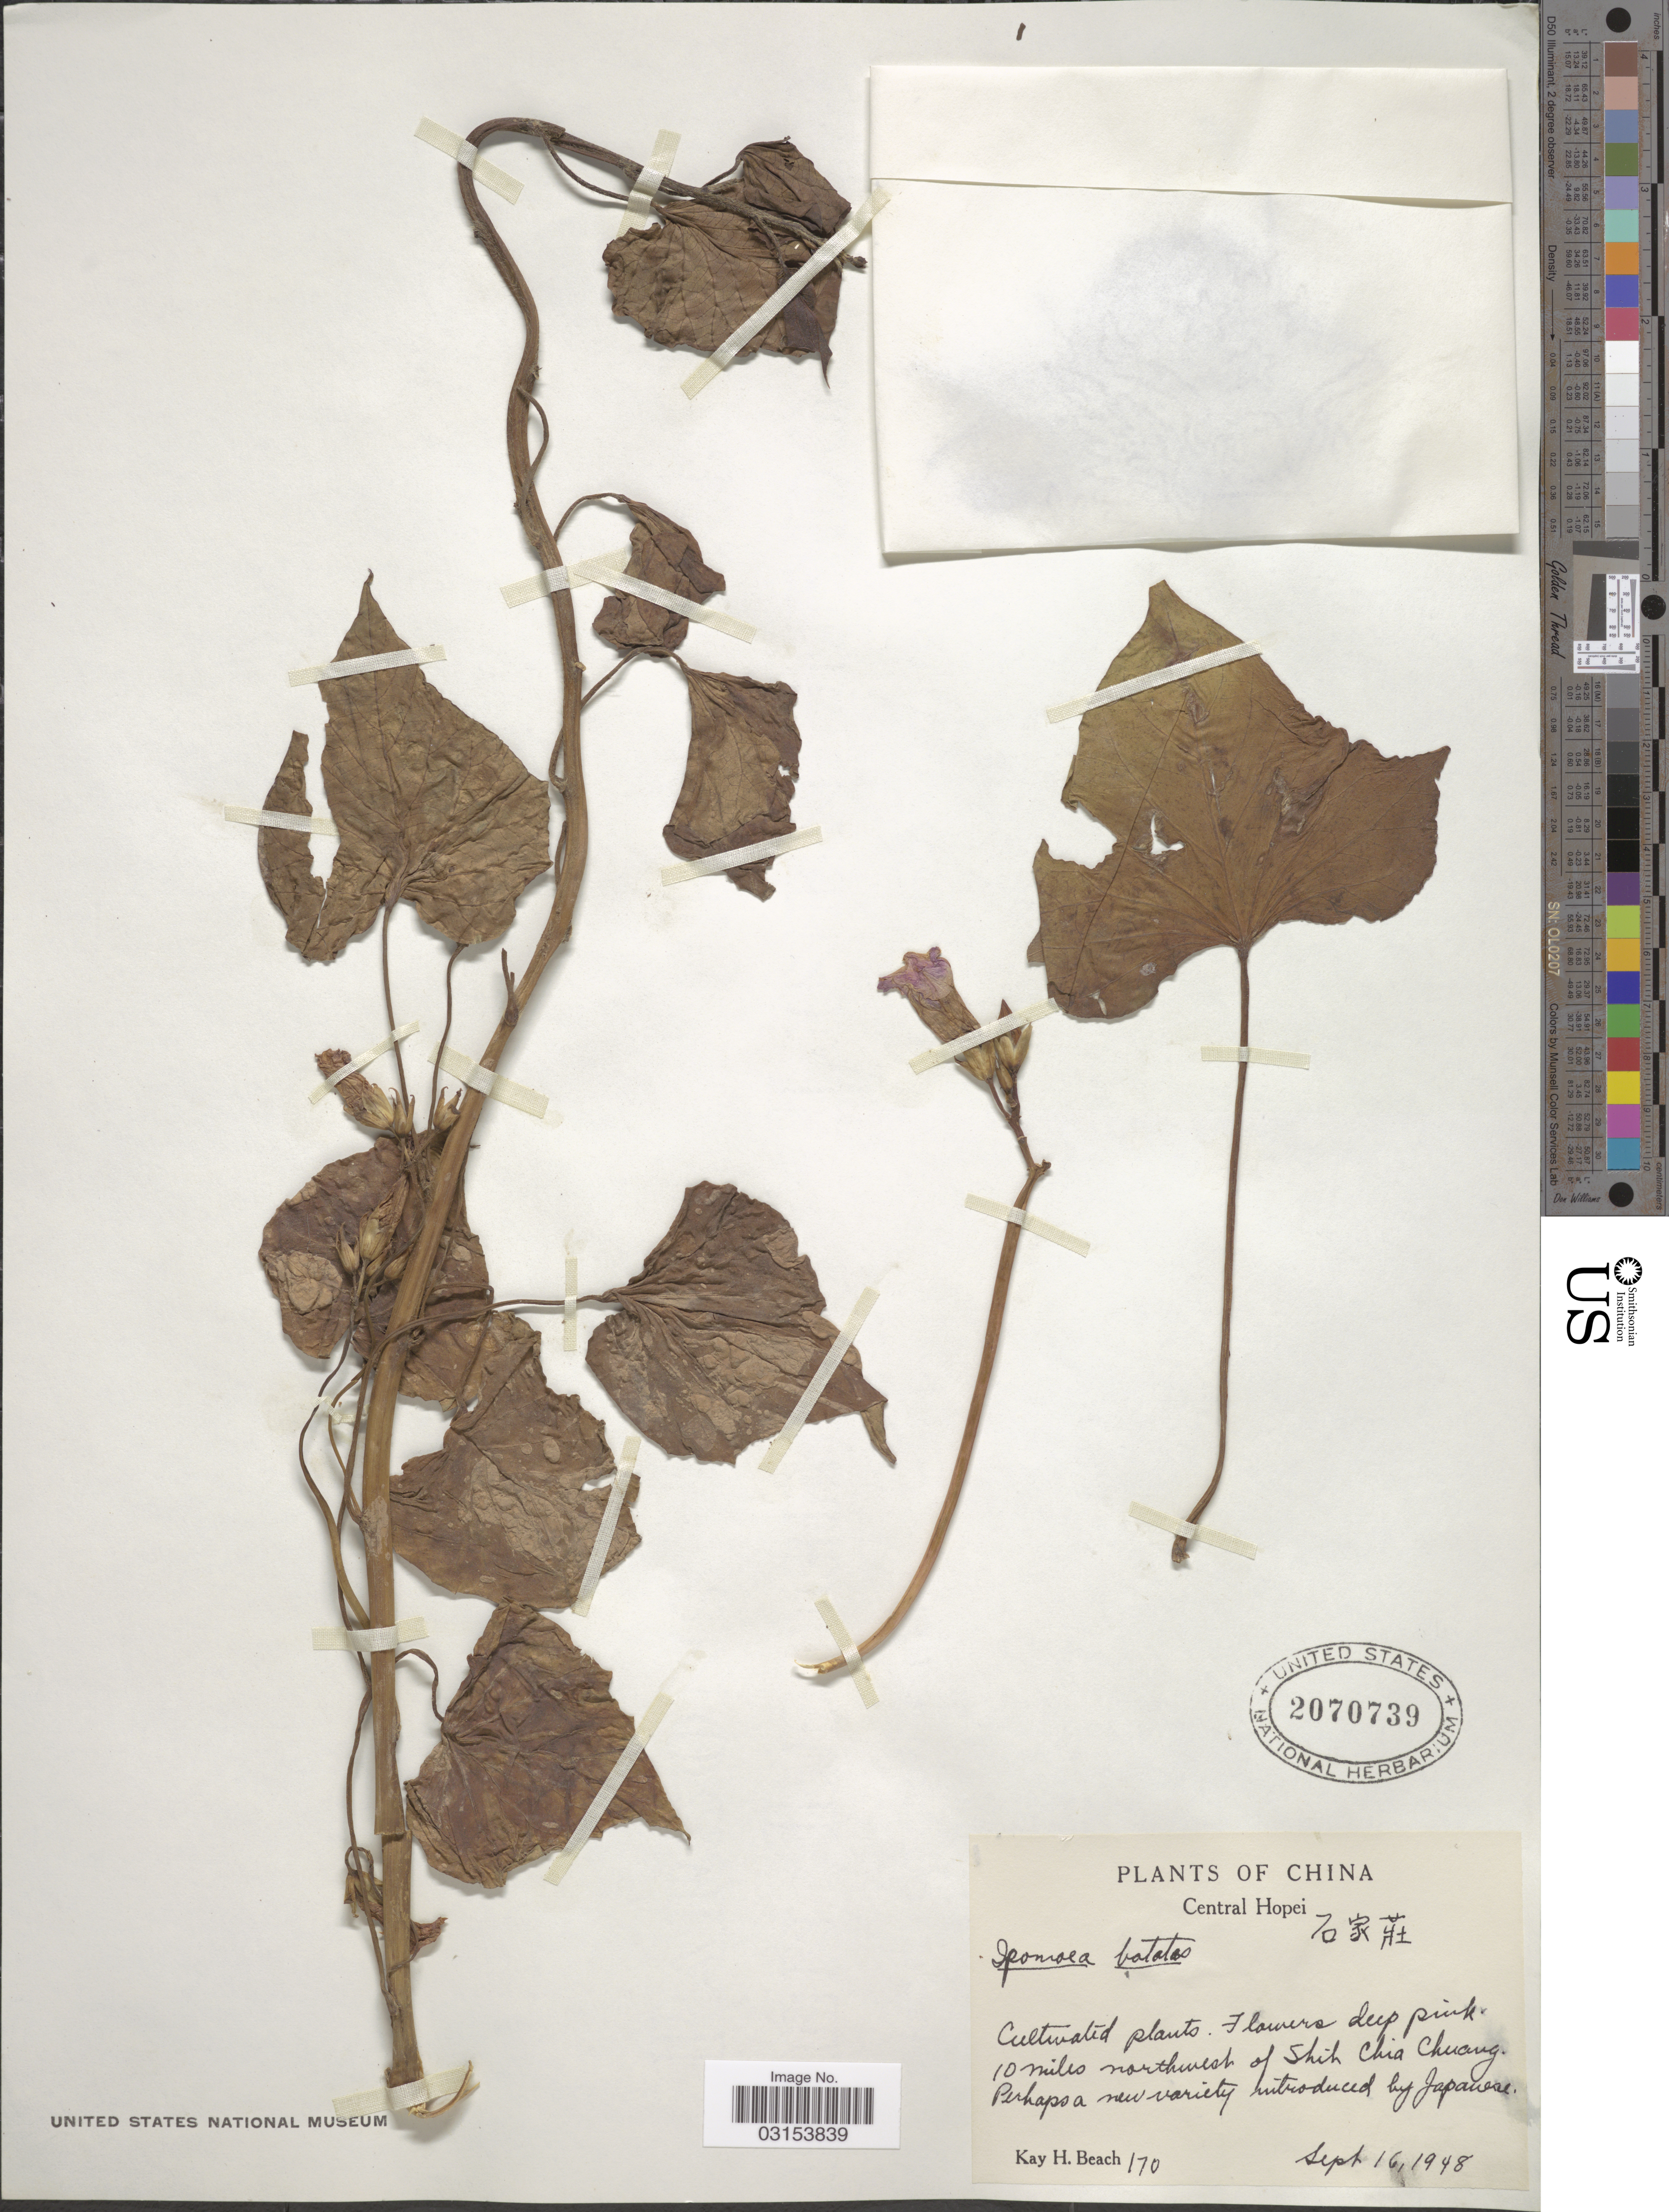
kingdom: Plantae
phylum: Tracheophyta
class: Magnoliopsida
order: Solanales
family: Convolvulaceae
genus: Ipomoea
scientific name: Ipomoea batatas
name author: (L.) Lam.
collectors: K. H. Beach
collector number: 170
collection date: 1948-09-16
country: China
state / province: Hebei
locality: Central Hopei. 10 miles northwest of Shih Chia Chuang.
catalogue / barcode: US 2070739